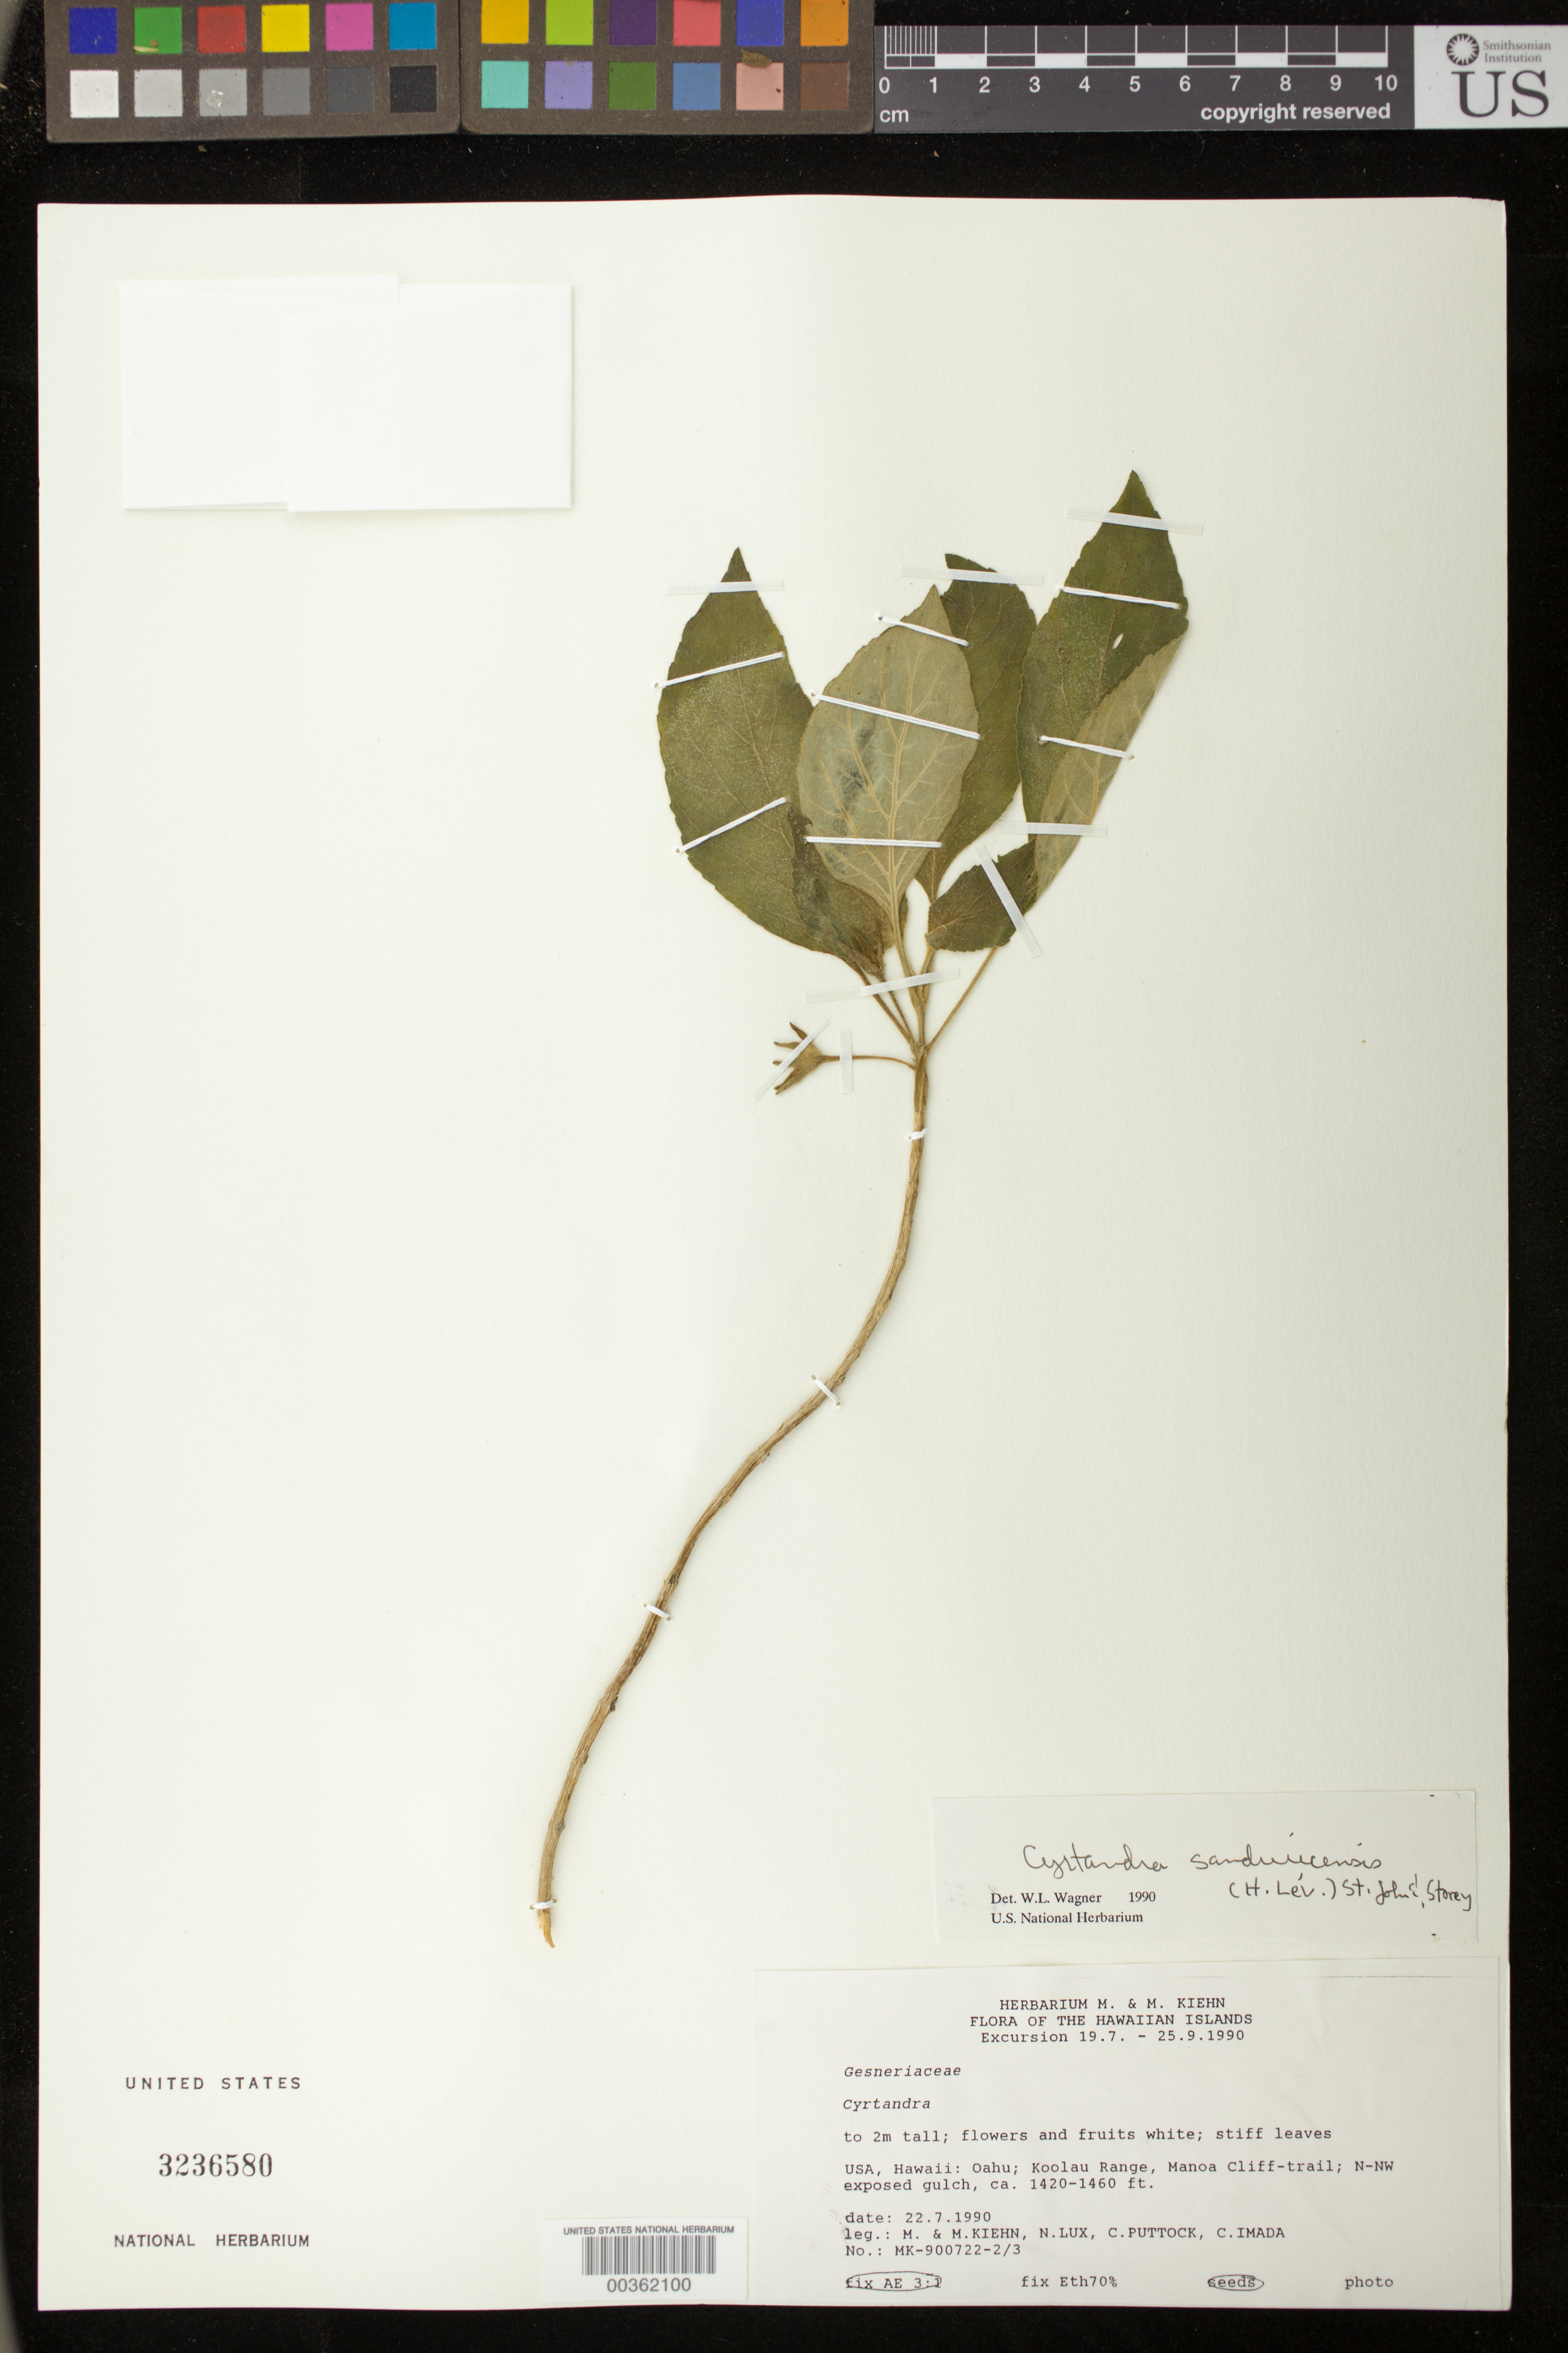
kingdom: Plantae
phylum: Tracheophyta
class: Magnoliopsida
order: Lamiales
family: Gesneriaceae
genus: Cyrtandra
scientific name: Cyrtandra sandwicensis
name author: (H. Lév.) H. St. John & Storey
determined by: Wagner, W. L., (BOT), Smithsonian Institution - National Museum of Natural History (UNITED STATES)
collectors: M. Kiehn, N. Lux, C. Puttock & C. Imada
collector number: MK- 900722 -2/3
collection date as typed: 22 Jul 1990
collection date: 1990-07-22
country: United States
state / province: Hawaii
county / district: Honolulu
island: Oahu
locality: Honolulu co., Koolau range, manoa cliff-trail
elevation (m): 433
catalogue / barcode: US 3236580